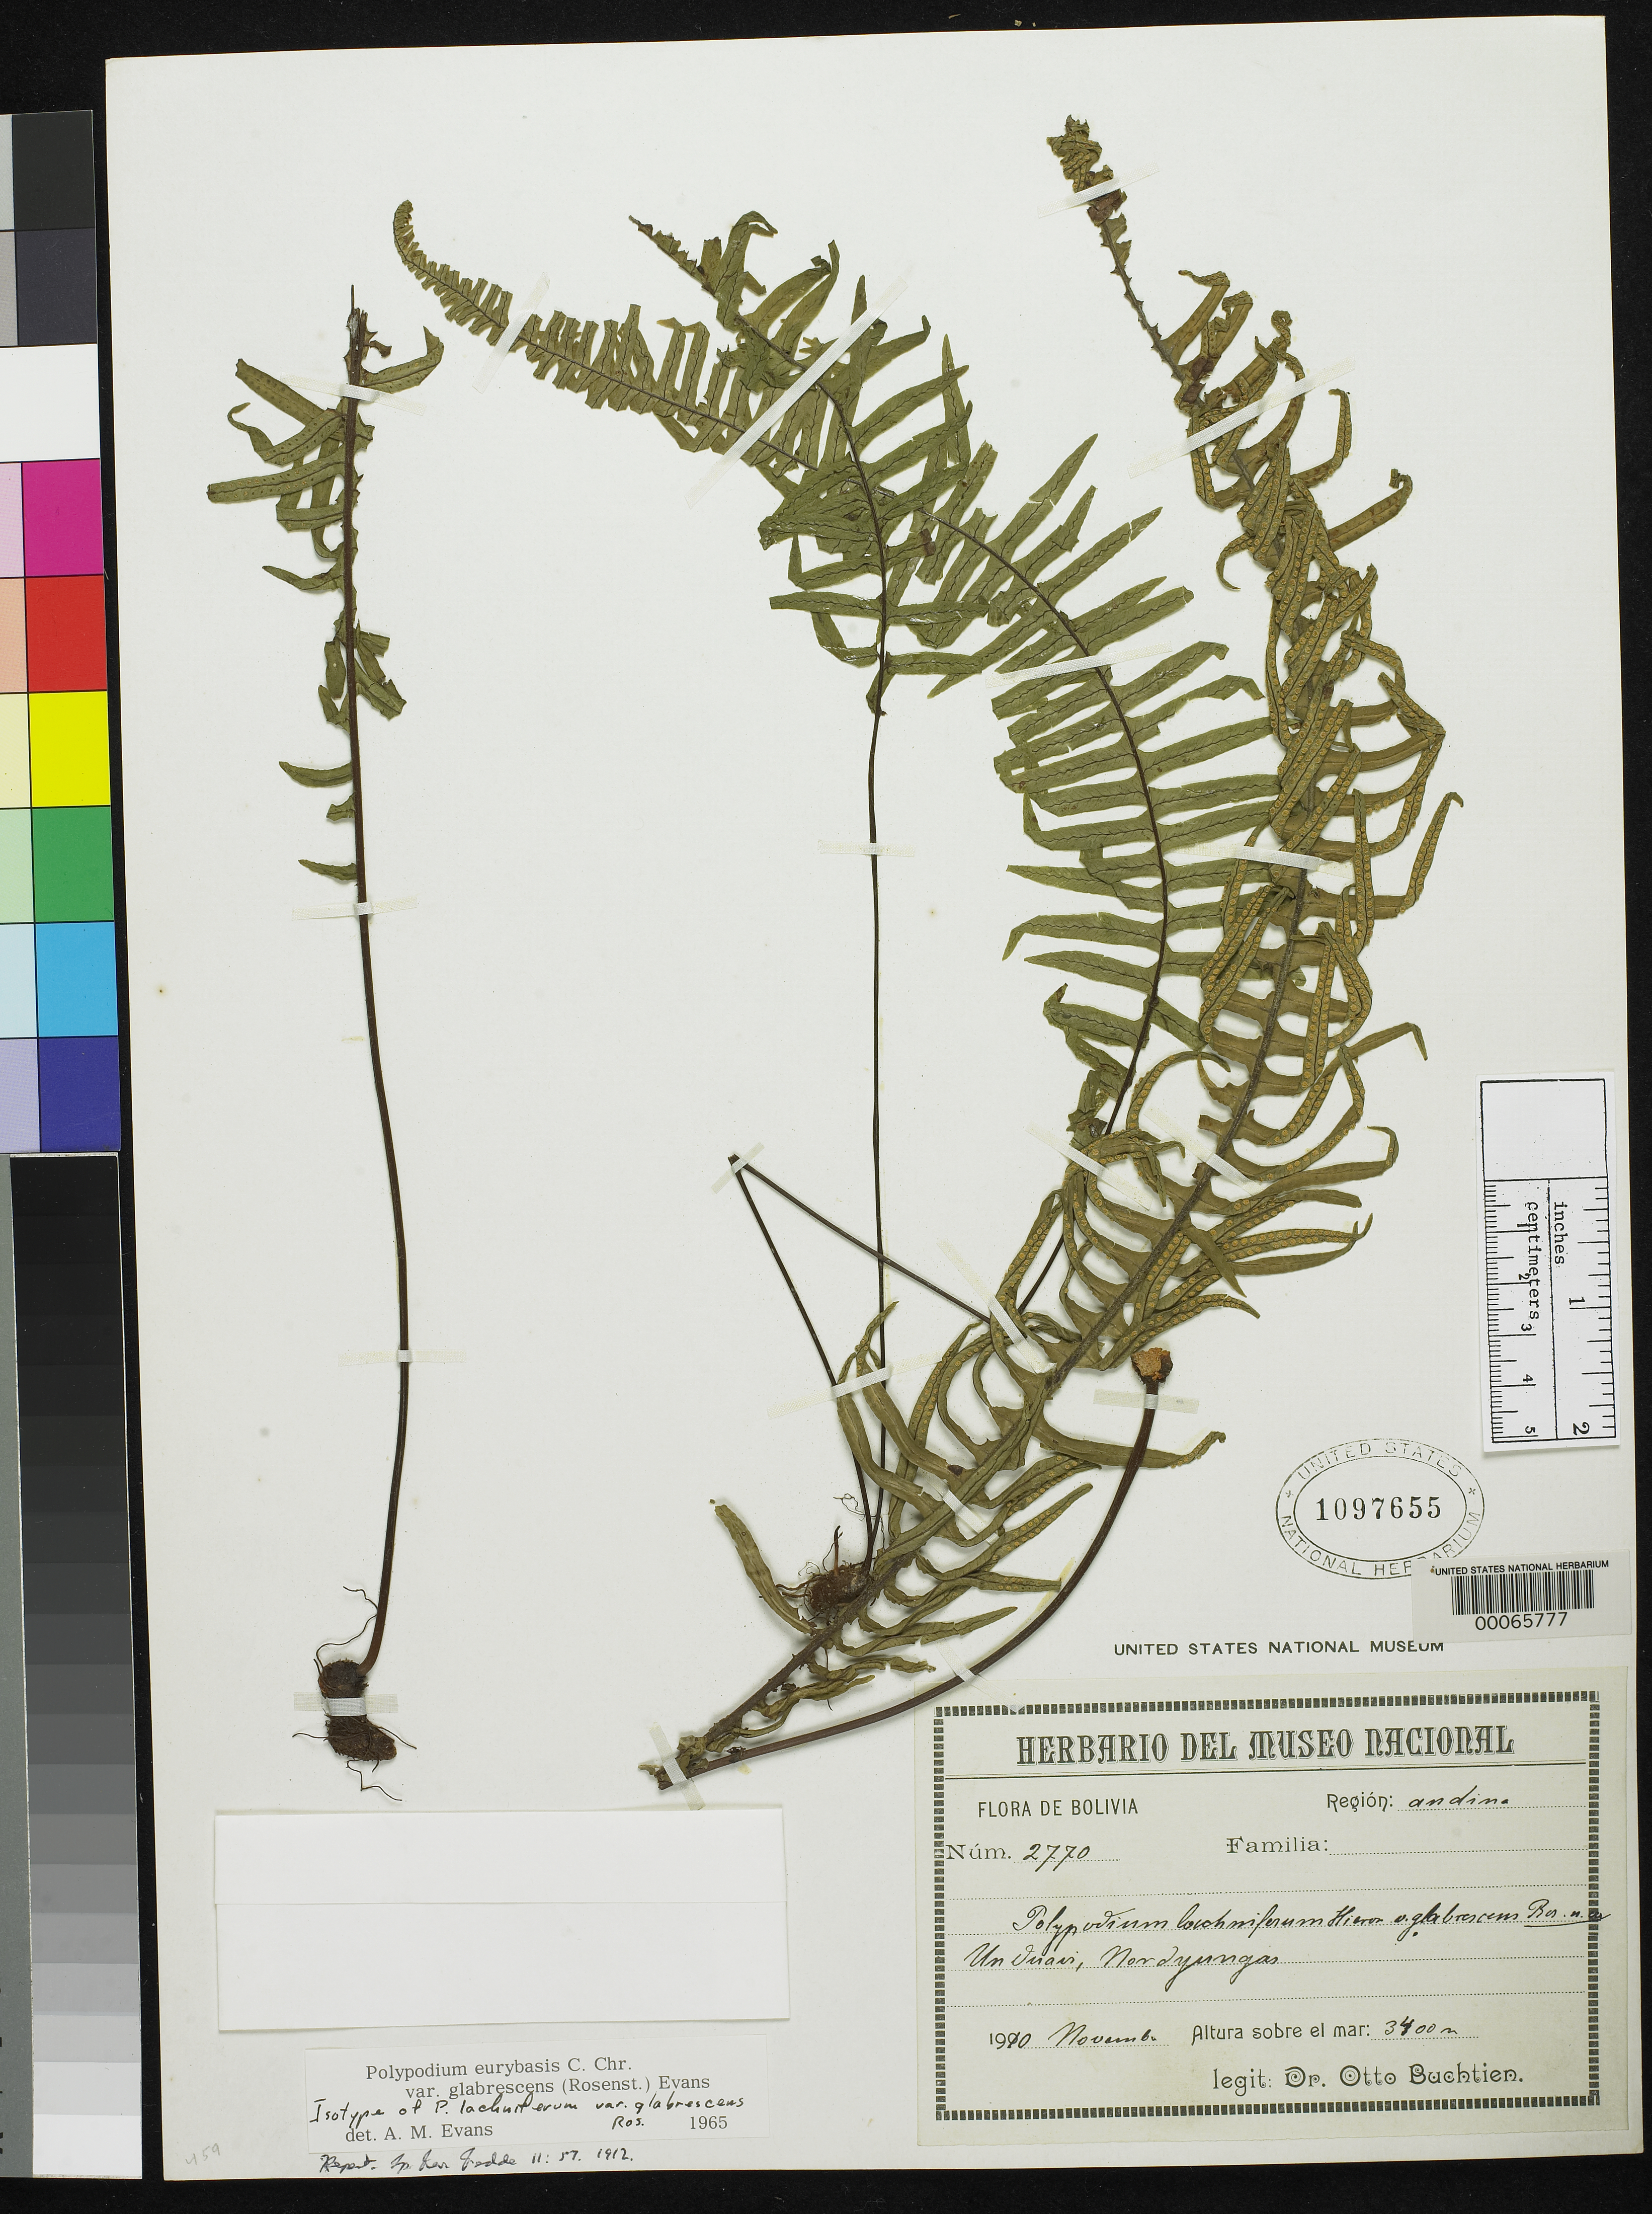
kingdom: Plantae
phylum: Tracheophyta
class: Polypodiopsida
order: Polypodiales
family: Polypodiaceae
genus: Polypodium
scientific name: Polypodium lachniferum var. glabrescens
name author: Rosenst.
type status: Isotype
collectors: O. Buchtien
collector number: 2770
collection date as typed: Nov 1910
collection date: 1910-11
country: Bolivia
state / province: La Paz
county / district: Nor Yungas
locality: Unduavi.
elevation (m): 3400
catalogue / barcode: US 1097655